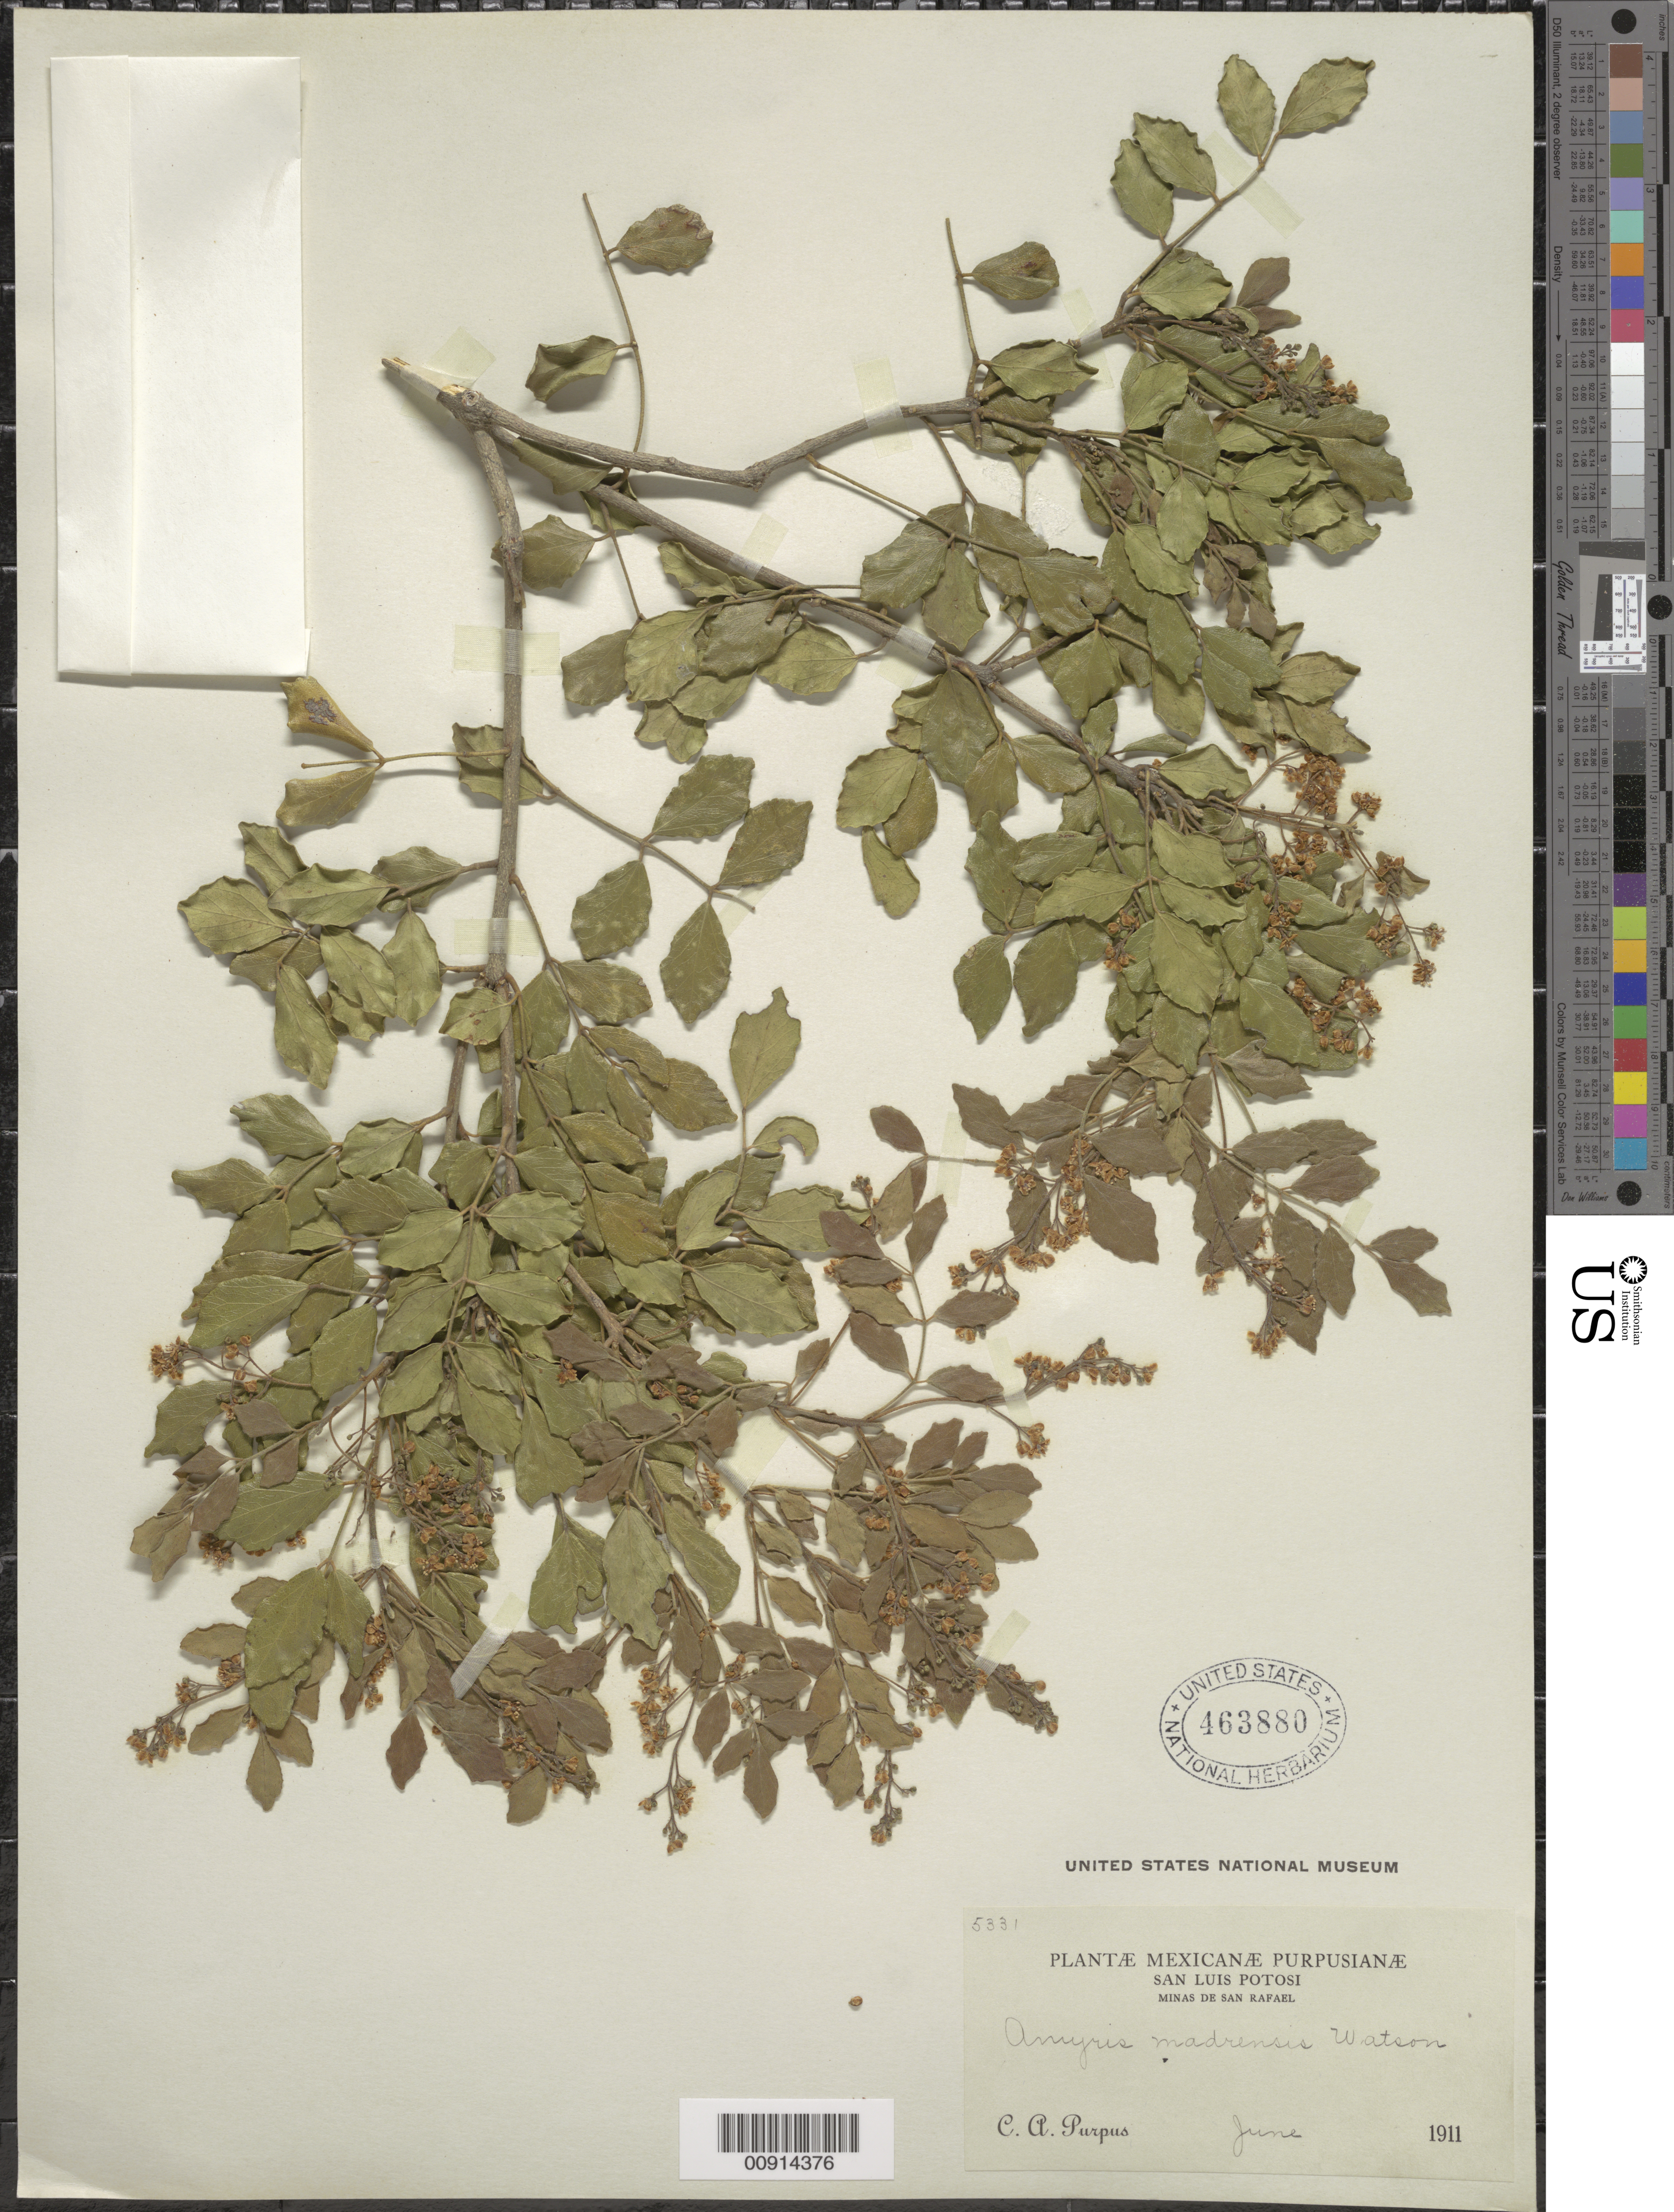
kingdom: Plantae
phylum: Tracheophyta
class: Magnoliopsida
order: Sapindales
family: Rutaceae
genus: Amyris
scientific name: Amyris madrensis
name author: S. Watson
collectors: C. A. Purpus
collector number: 5531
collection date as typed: Jun 1911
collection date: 1911-06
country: Mexico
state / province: San Luis Potosí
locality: San Luis Potosí: Minas de San Rafael.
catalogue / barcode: US 463880